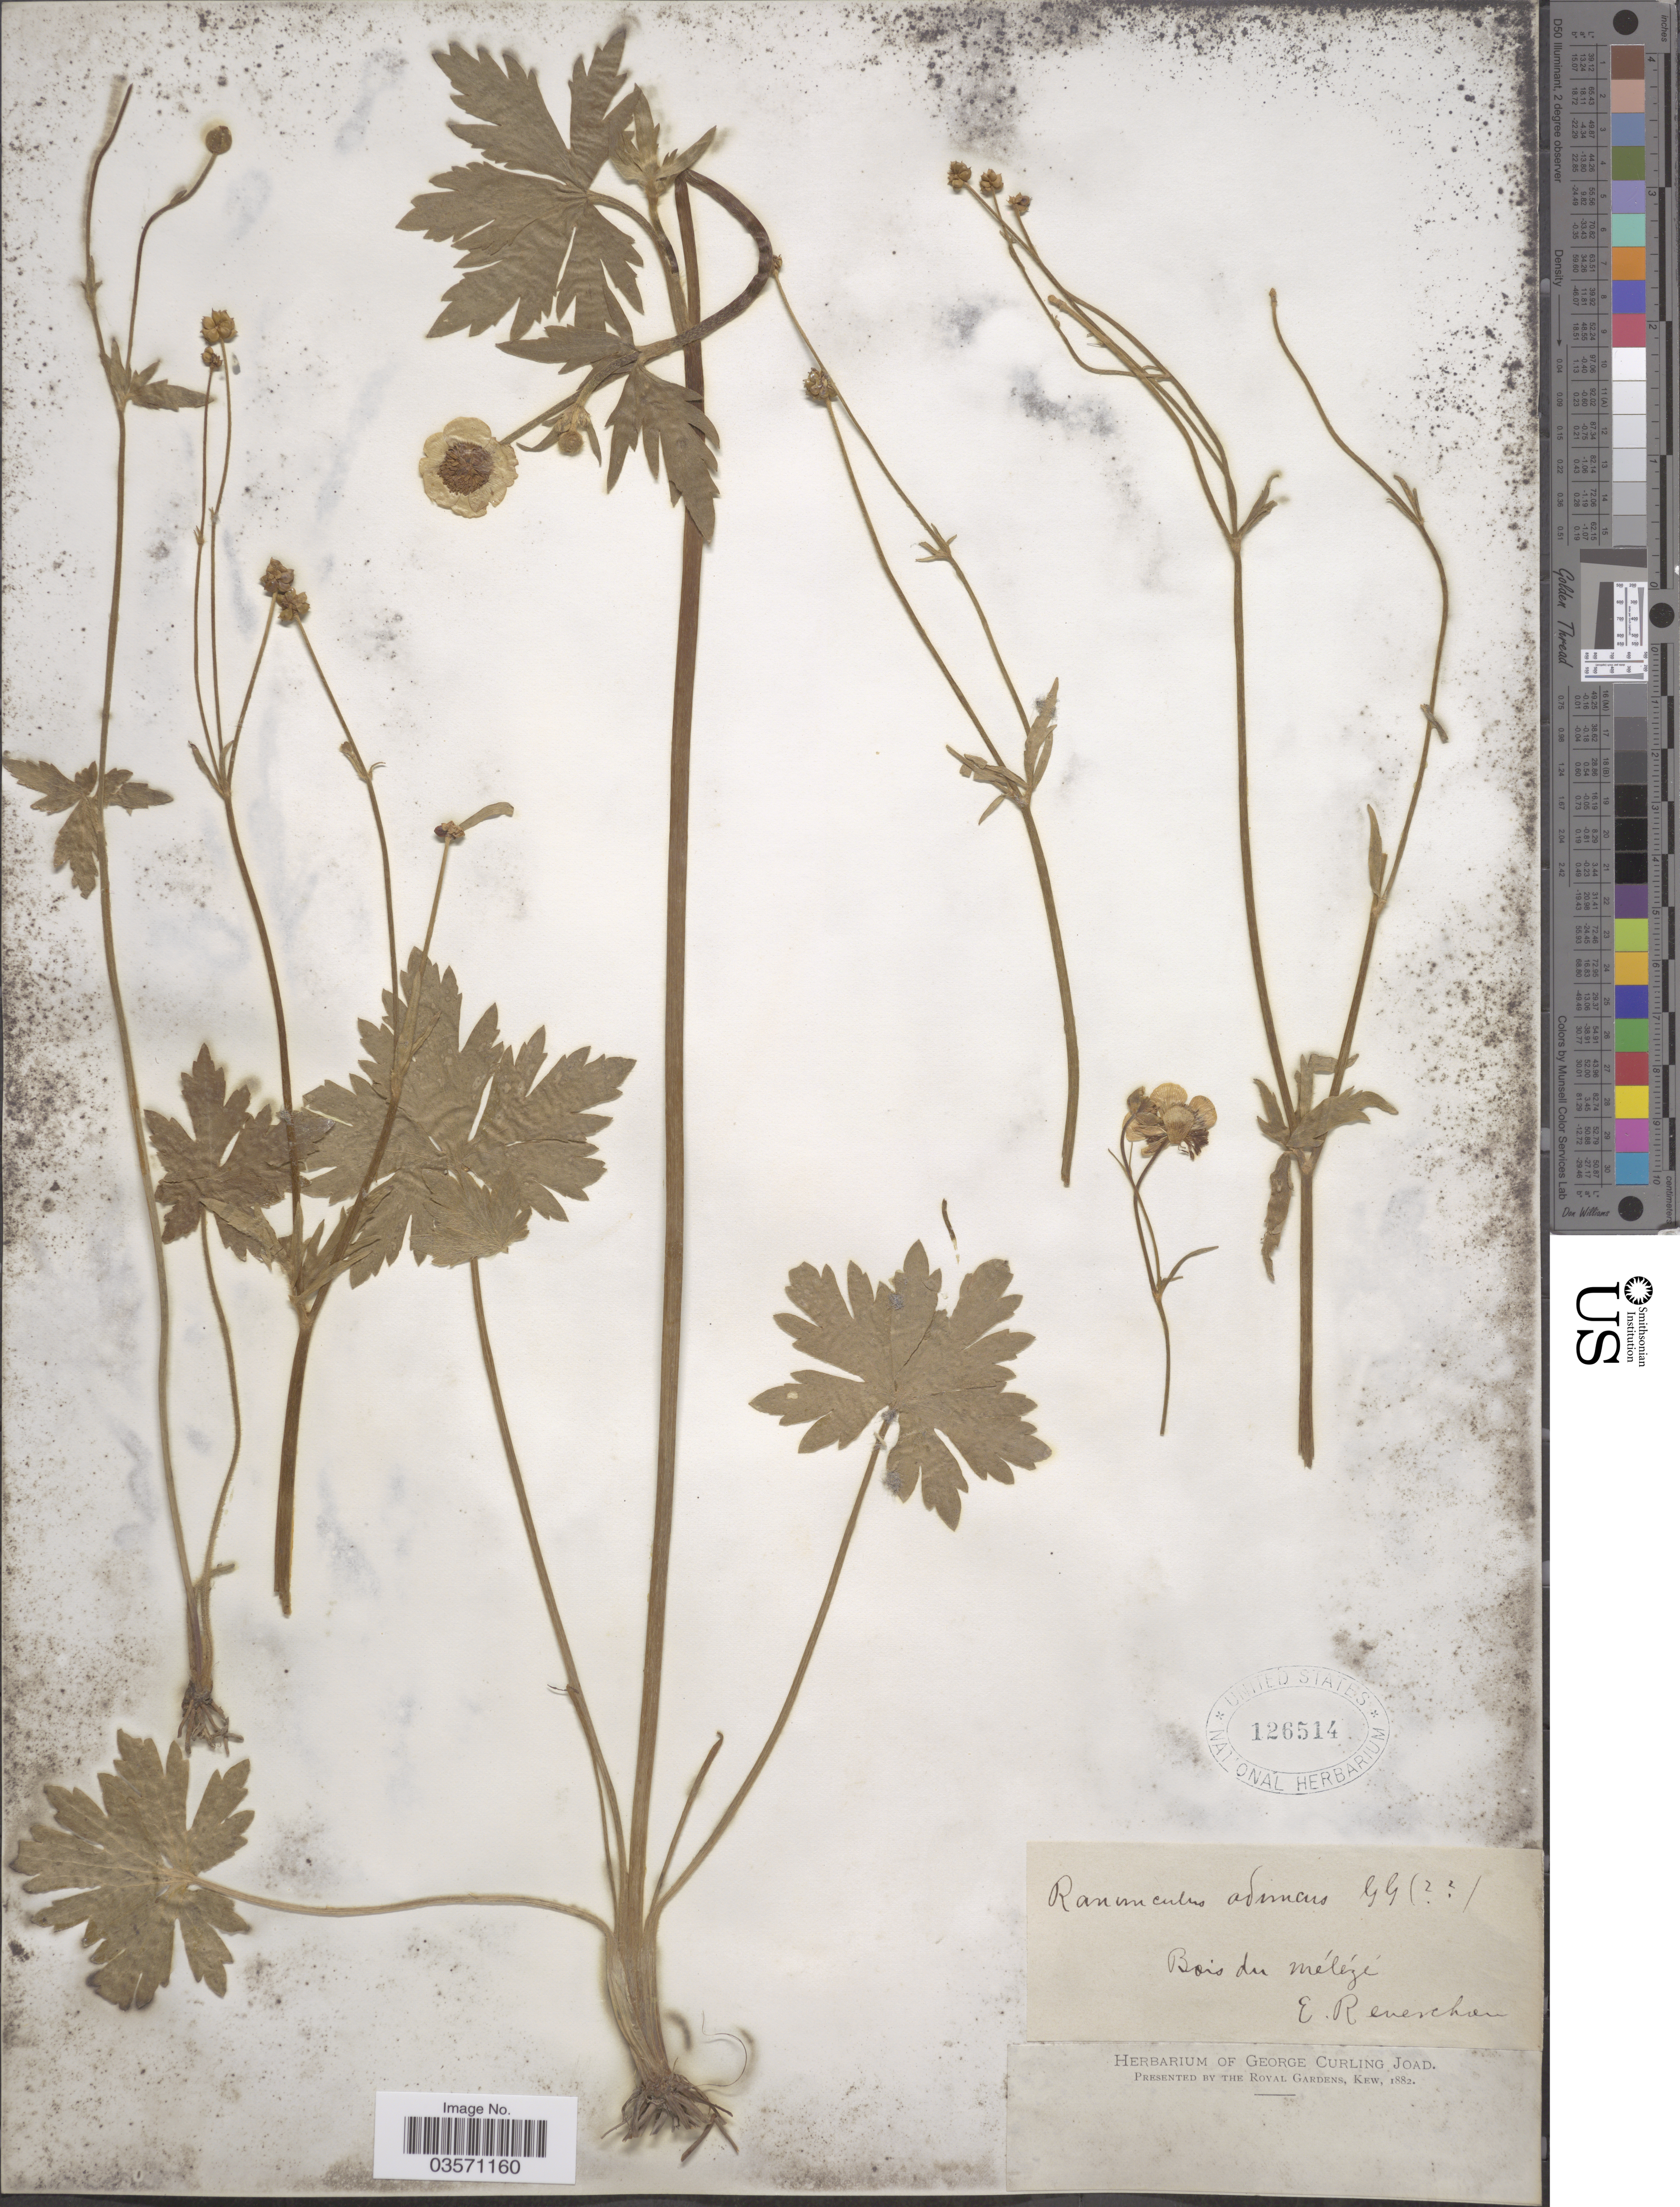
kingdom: Plantae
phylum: Tracheophyta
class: Magnoliopsida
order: Ranunculales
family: Ranunculaceae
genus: Ranunculus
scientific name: Ranunculus aduncus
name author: Gren.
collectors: E. Reverchon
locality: Bois du méléze.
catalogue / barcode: US 126514